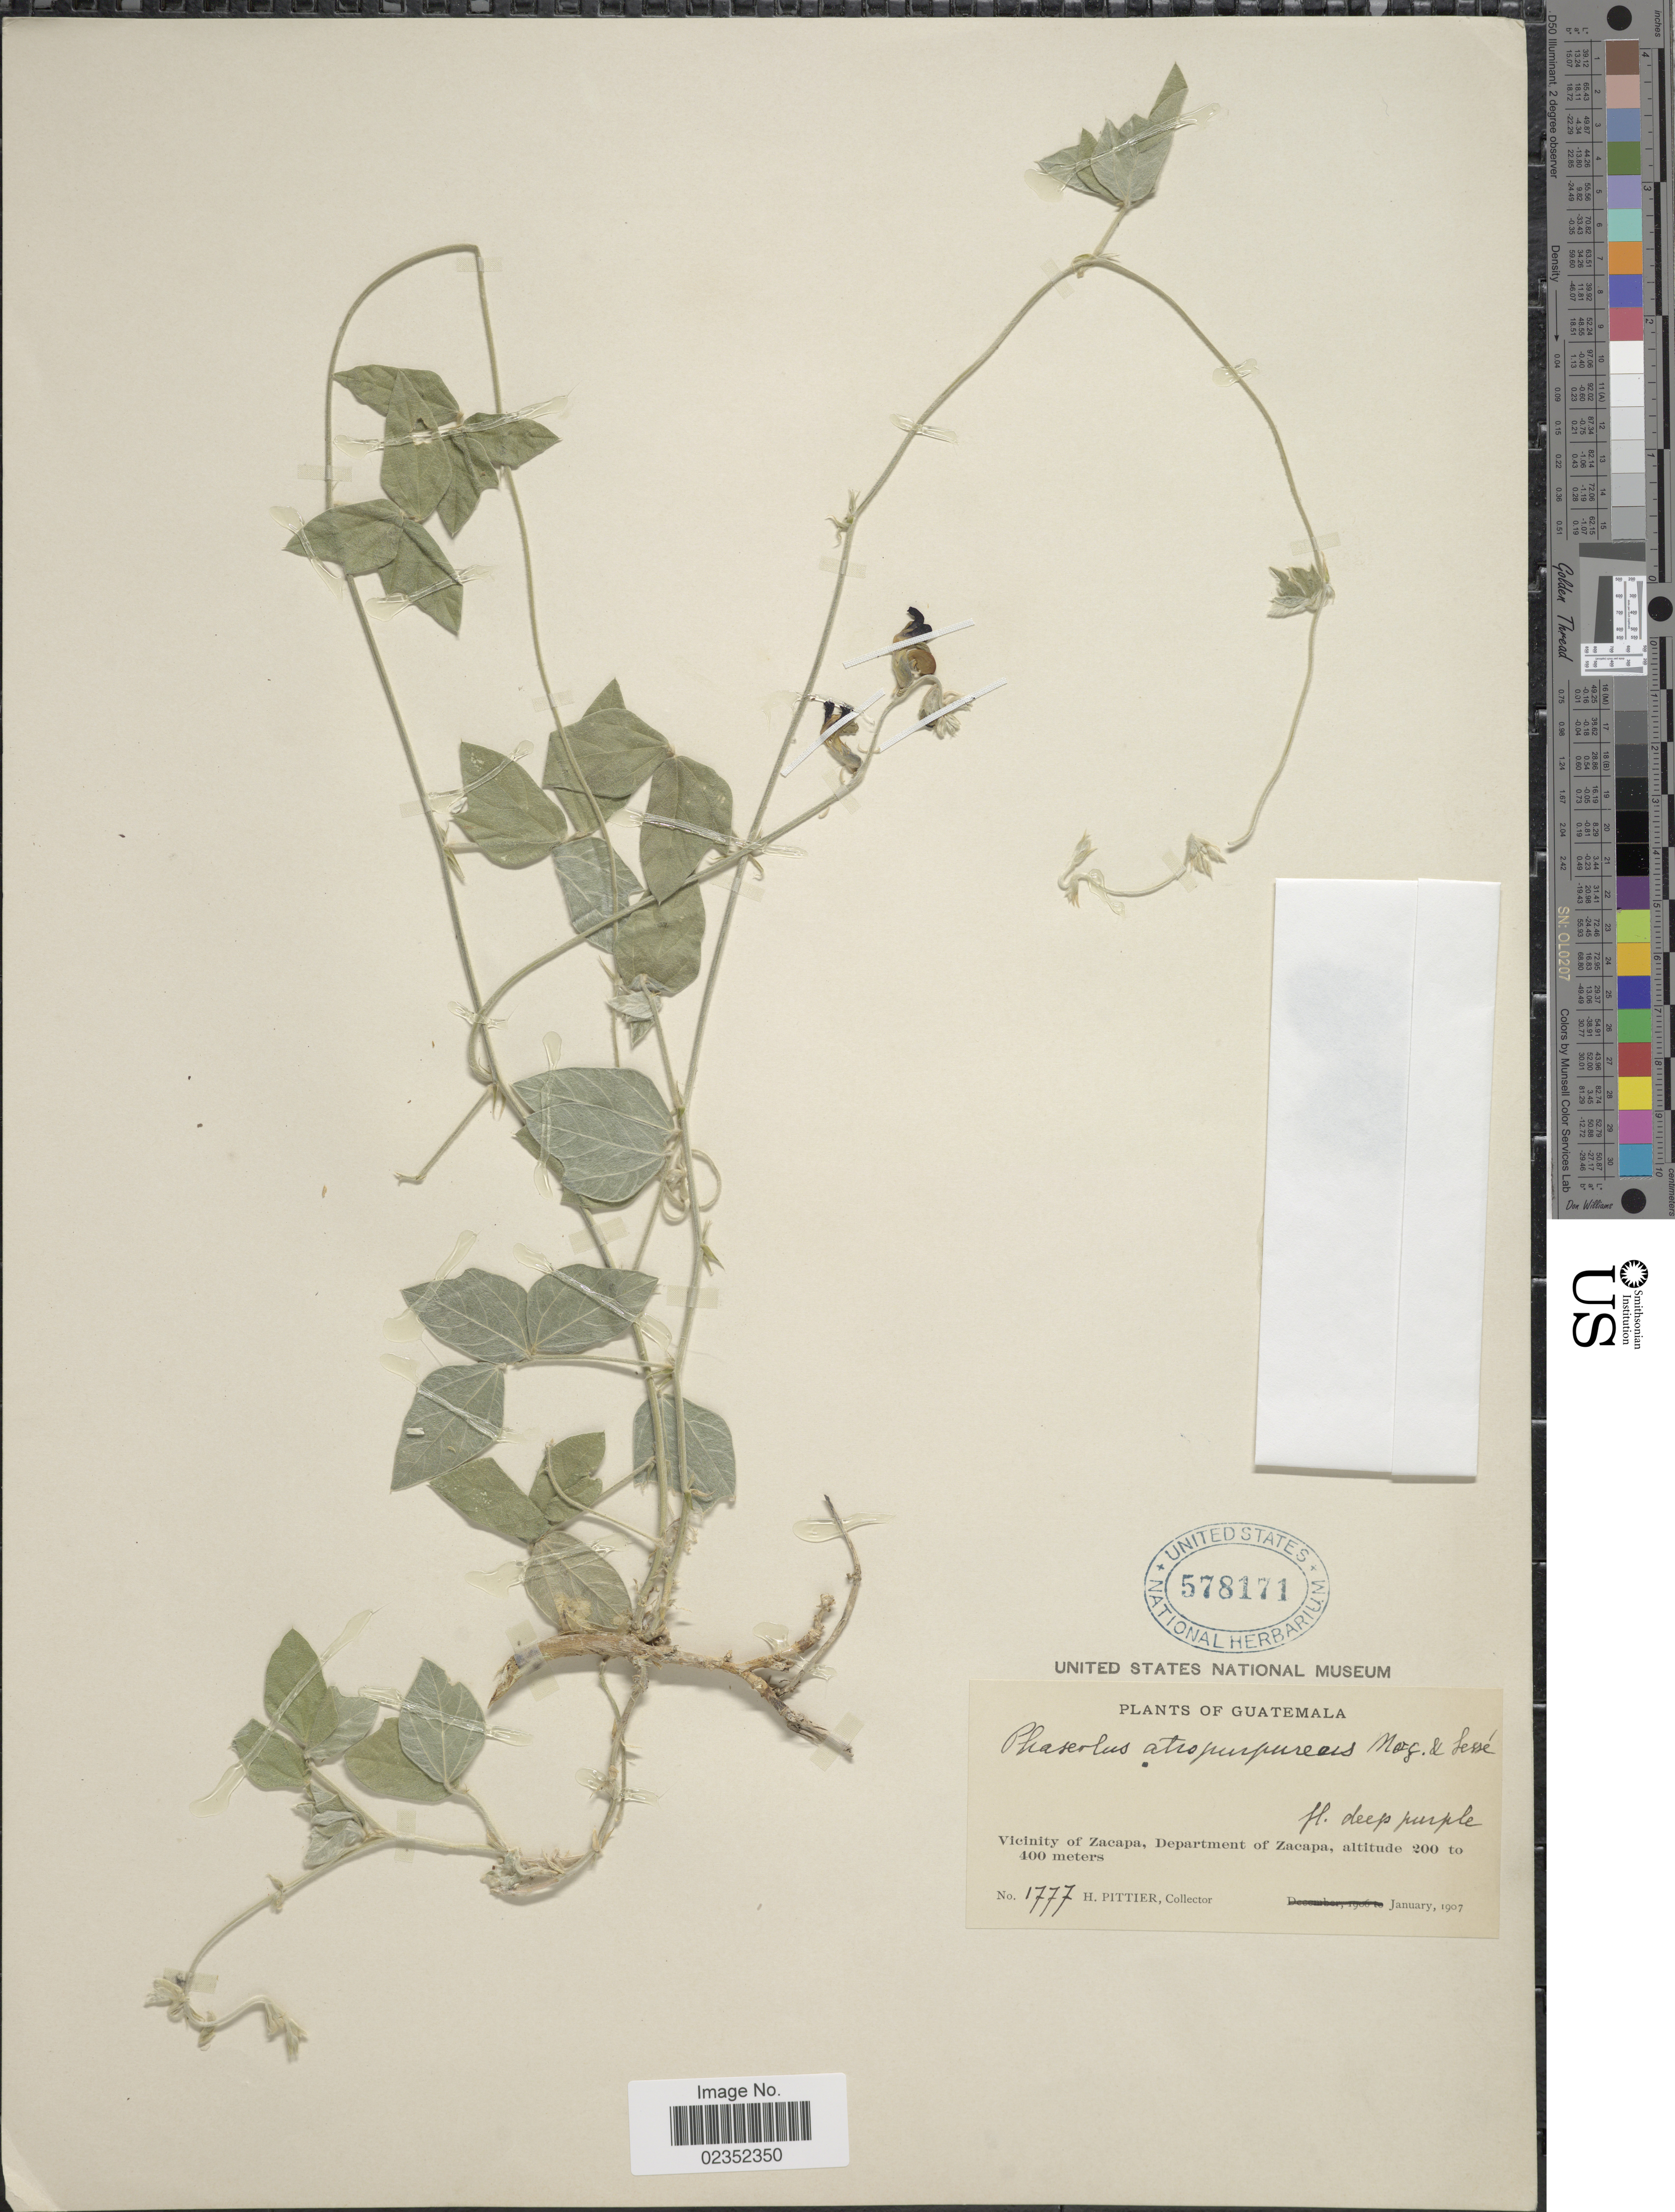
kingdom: Plantae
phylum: Tracheophyta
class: Magnoliopsida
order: Fabales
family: Fabaceae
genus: Macroptilium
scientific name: Macroptilium atropurpureum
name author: (DC.) Urb.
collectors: H. F. Pittier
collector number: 1777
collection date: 1907-01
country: Guatemala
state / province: Zacapa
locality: Vicinity of Zacapa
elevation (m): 200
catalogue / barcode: US 578171